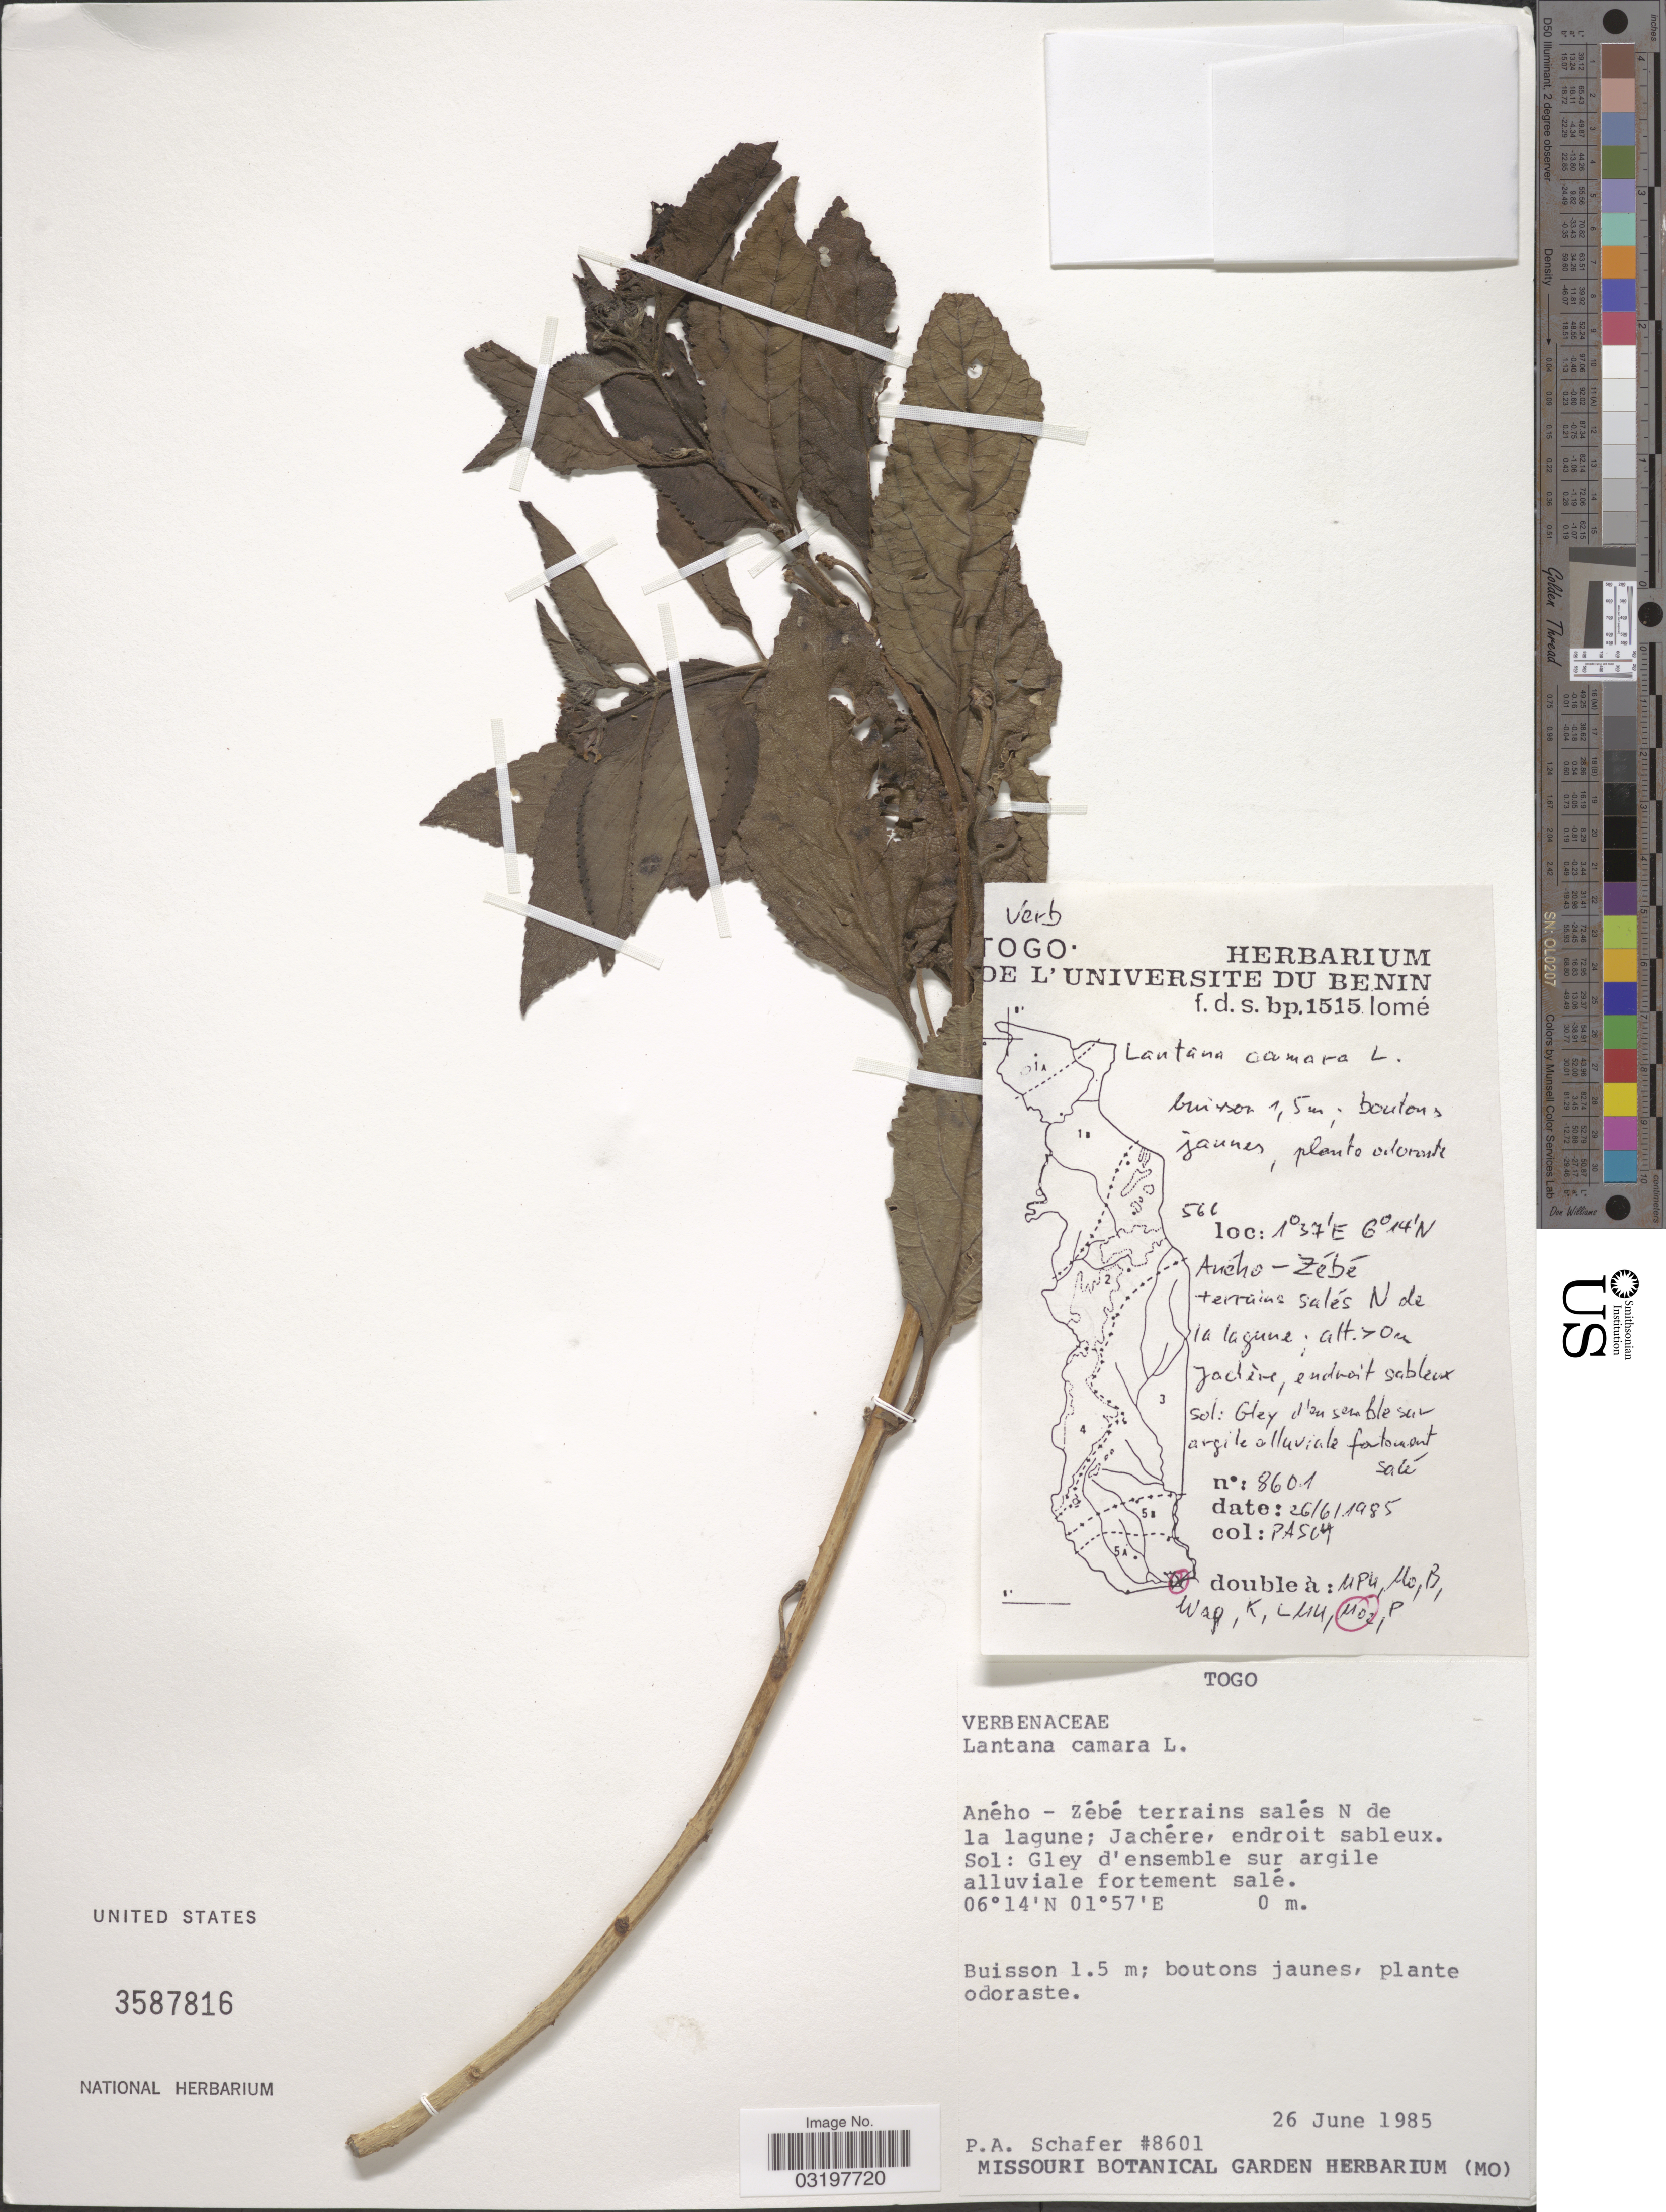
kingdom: Plantae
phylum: Tracheophyta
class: Magnoliopsida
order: Lamiales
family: Verbenaceae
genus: Lantana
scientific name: Lantana camara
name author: L.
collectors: P. Schafer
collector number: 8601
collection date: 1985-06-26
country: Togo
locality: Aného-Zébé terrains salés N de la lagune; Jachére.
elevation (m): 0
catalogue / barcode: US 3587816